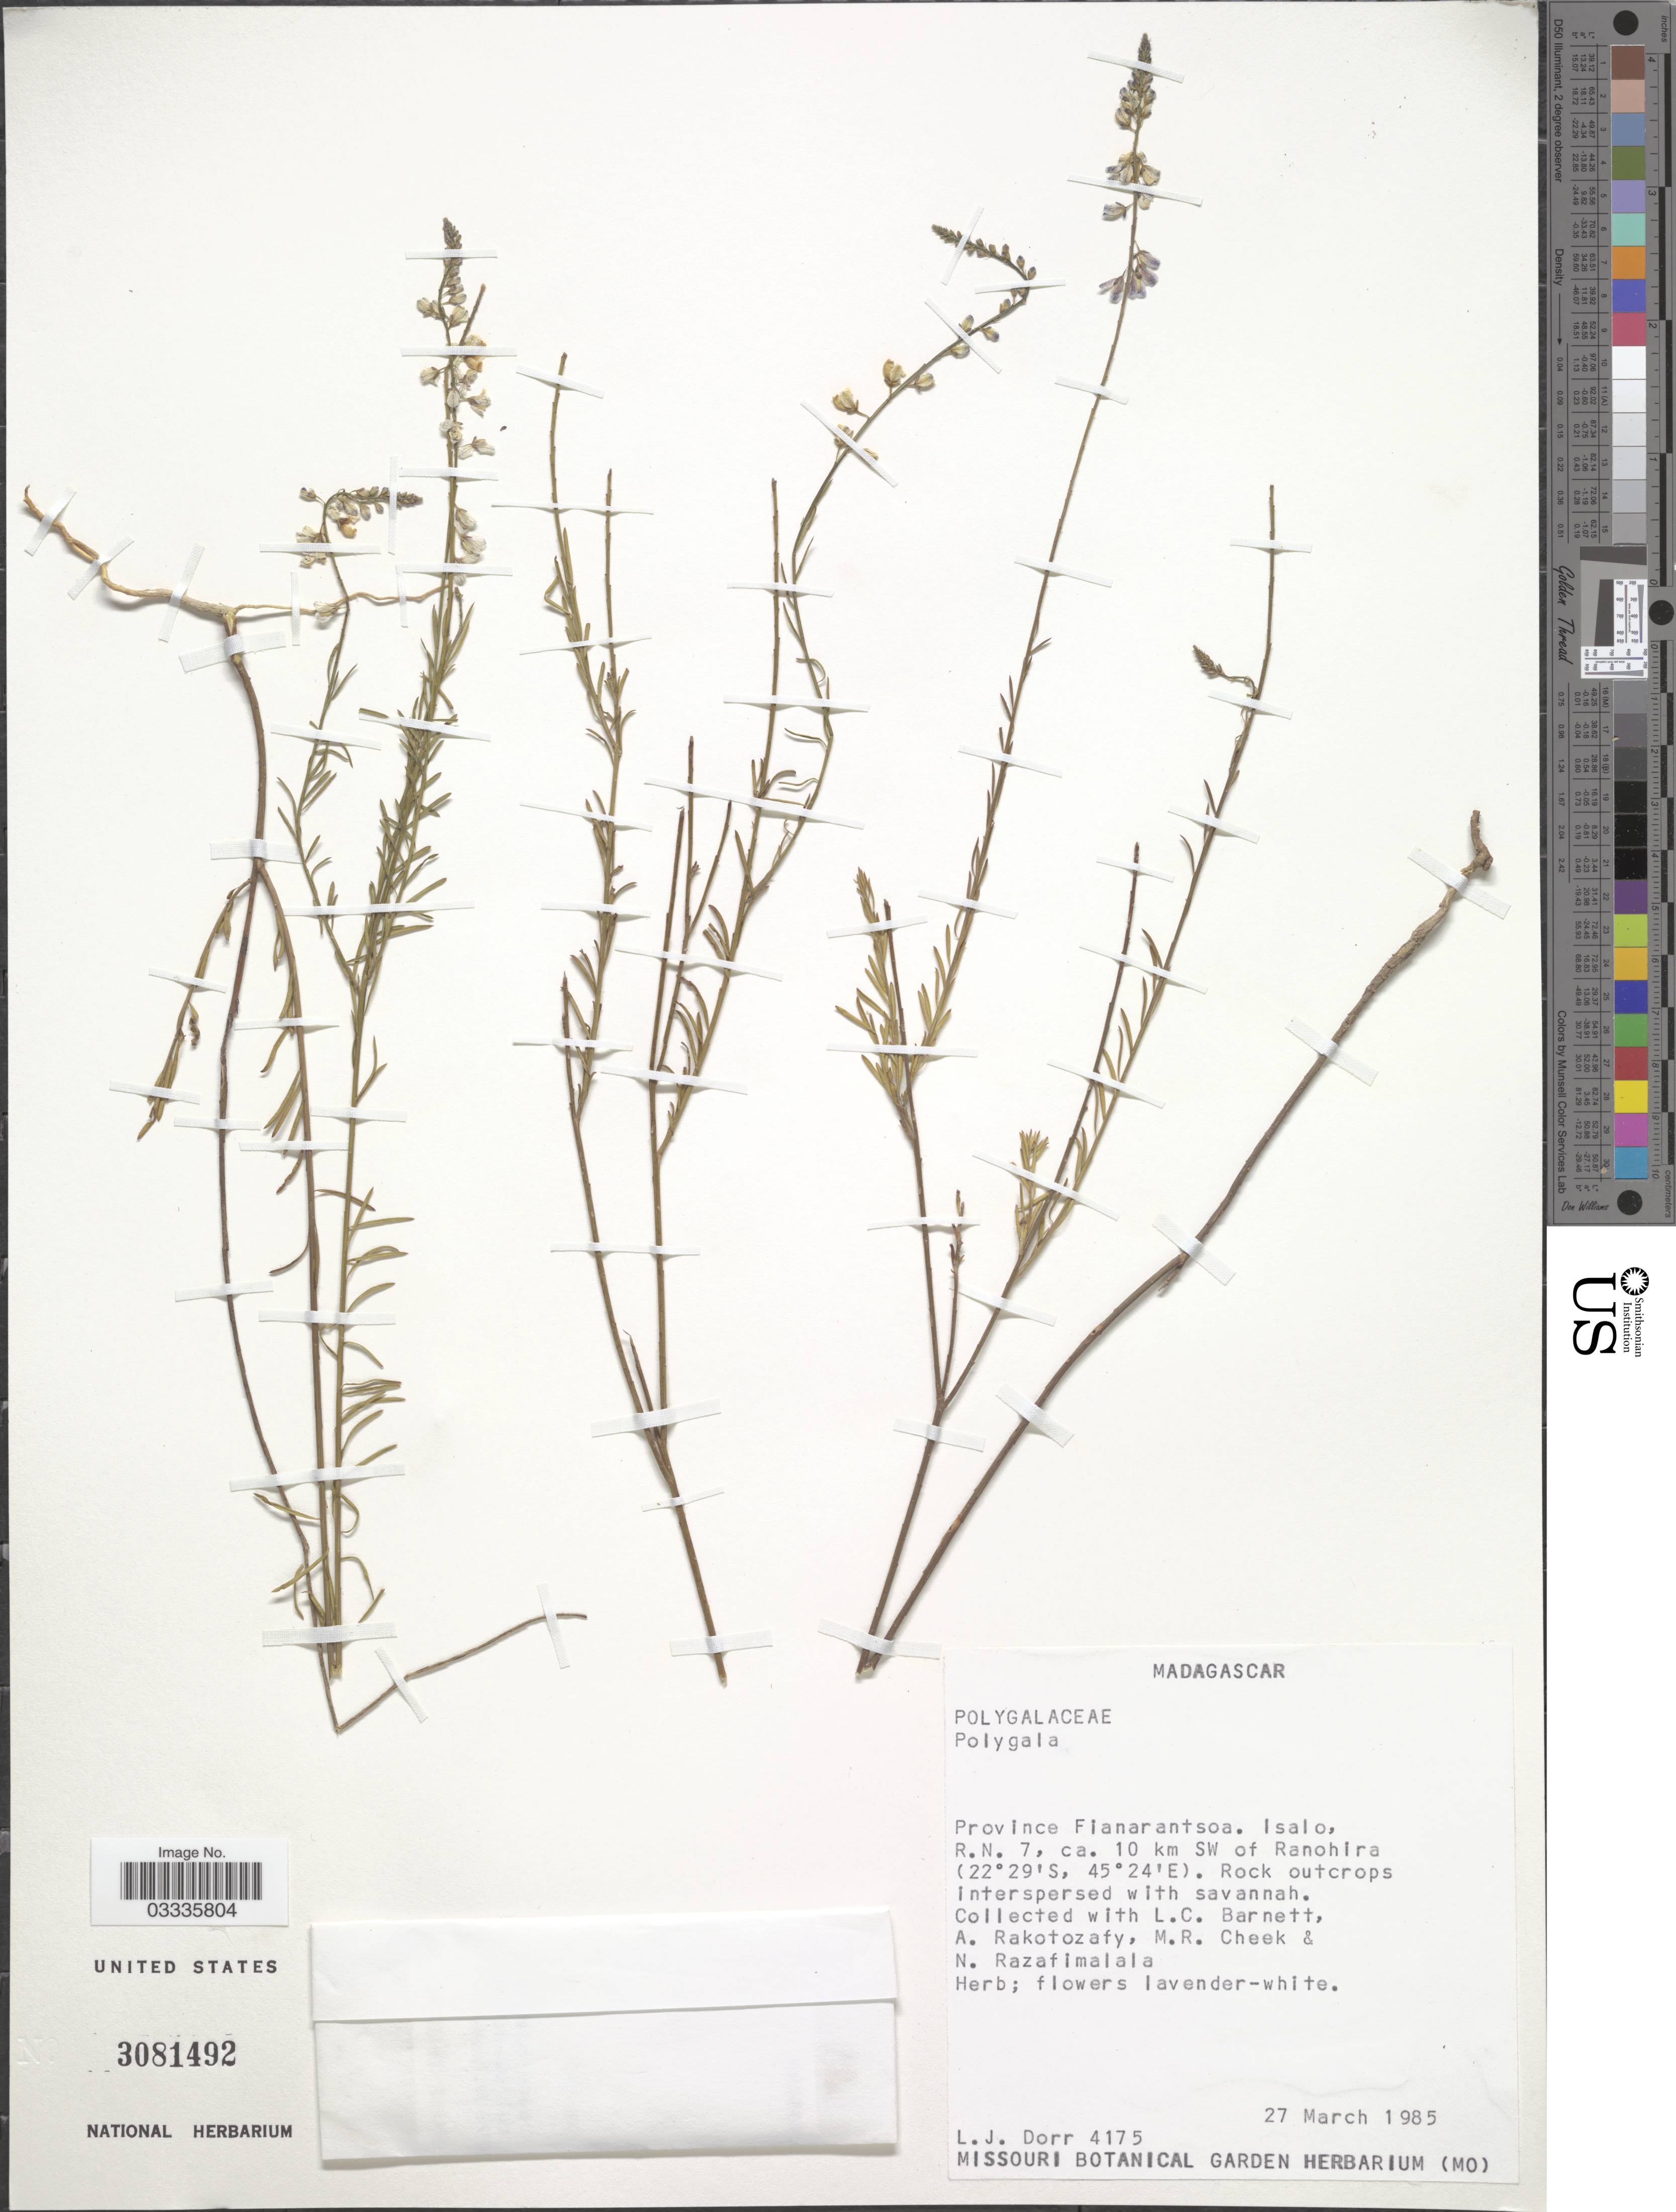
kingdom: Plantae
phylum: Tracheophyta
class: Magnoliopsida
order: Fabales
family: Polygalaceae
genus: Polygala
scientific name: Polygala sp.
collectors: L. J. Dorr, L. C. Barnett, A. Rakotozafy, M. Cheek & N. Razafimalala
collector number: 4175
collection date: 1985-03-27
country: Madagascar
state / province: Ihorombe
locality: Isalo, R.N. 7, ca. 10 km SW of Ranohira.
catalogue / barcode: US 3081492